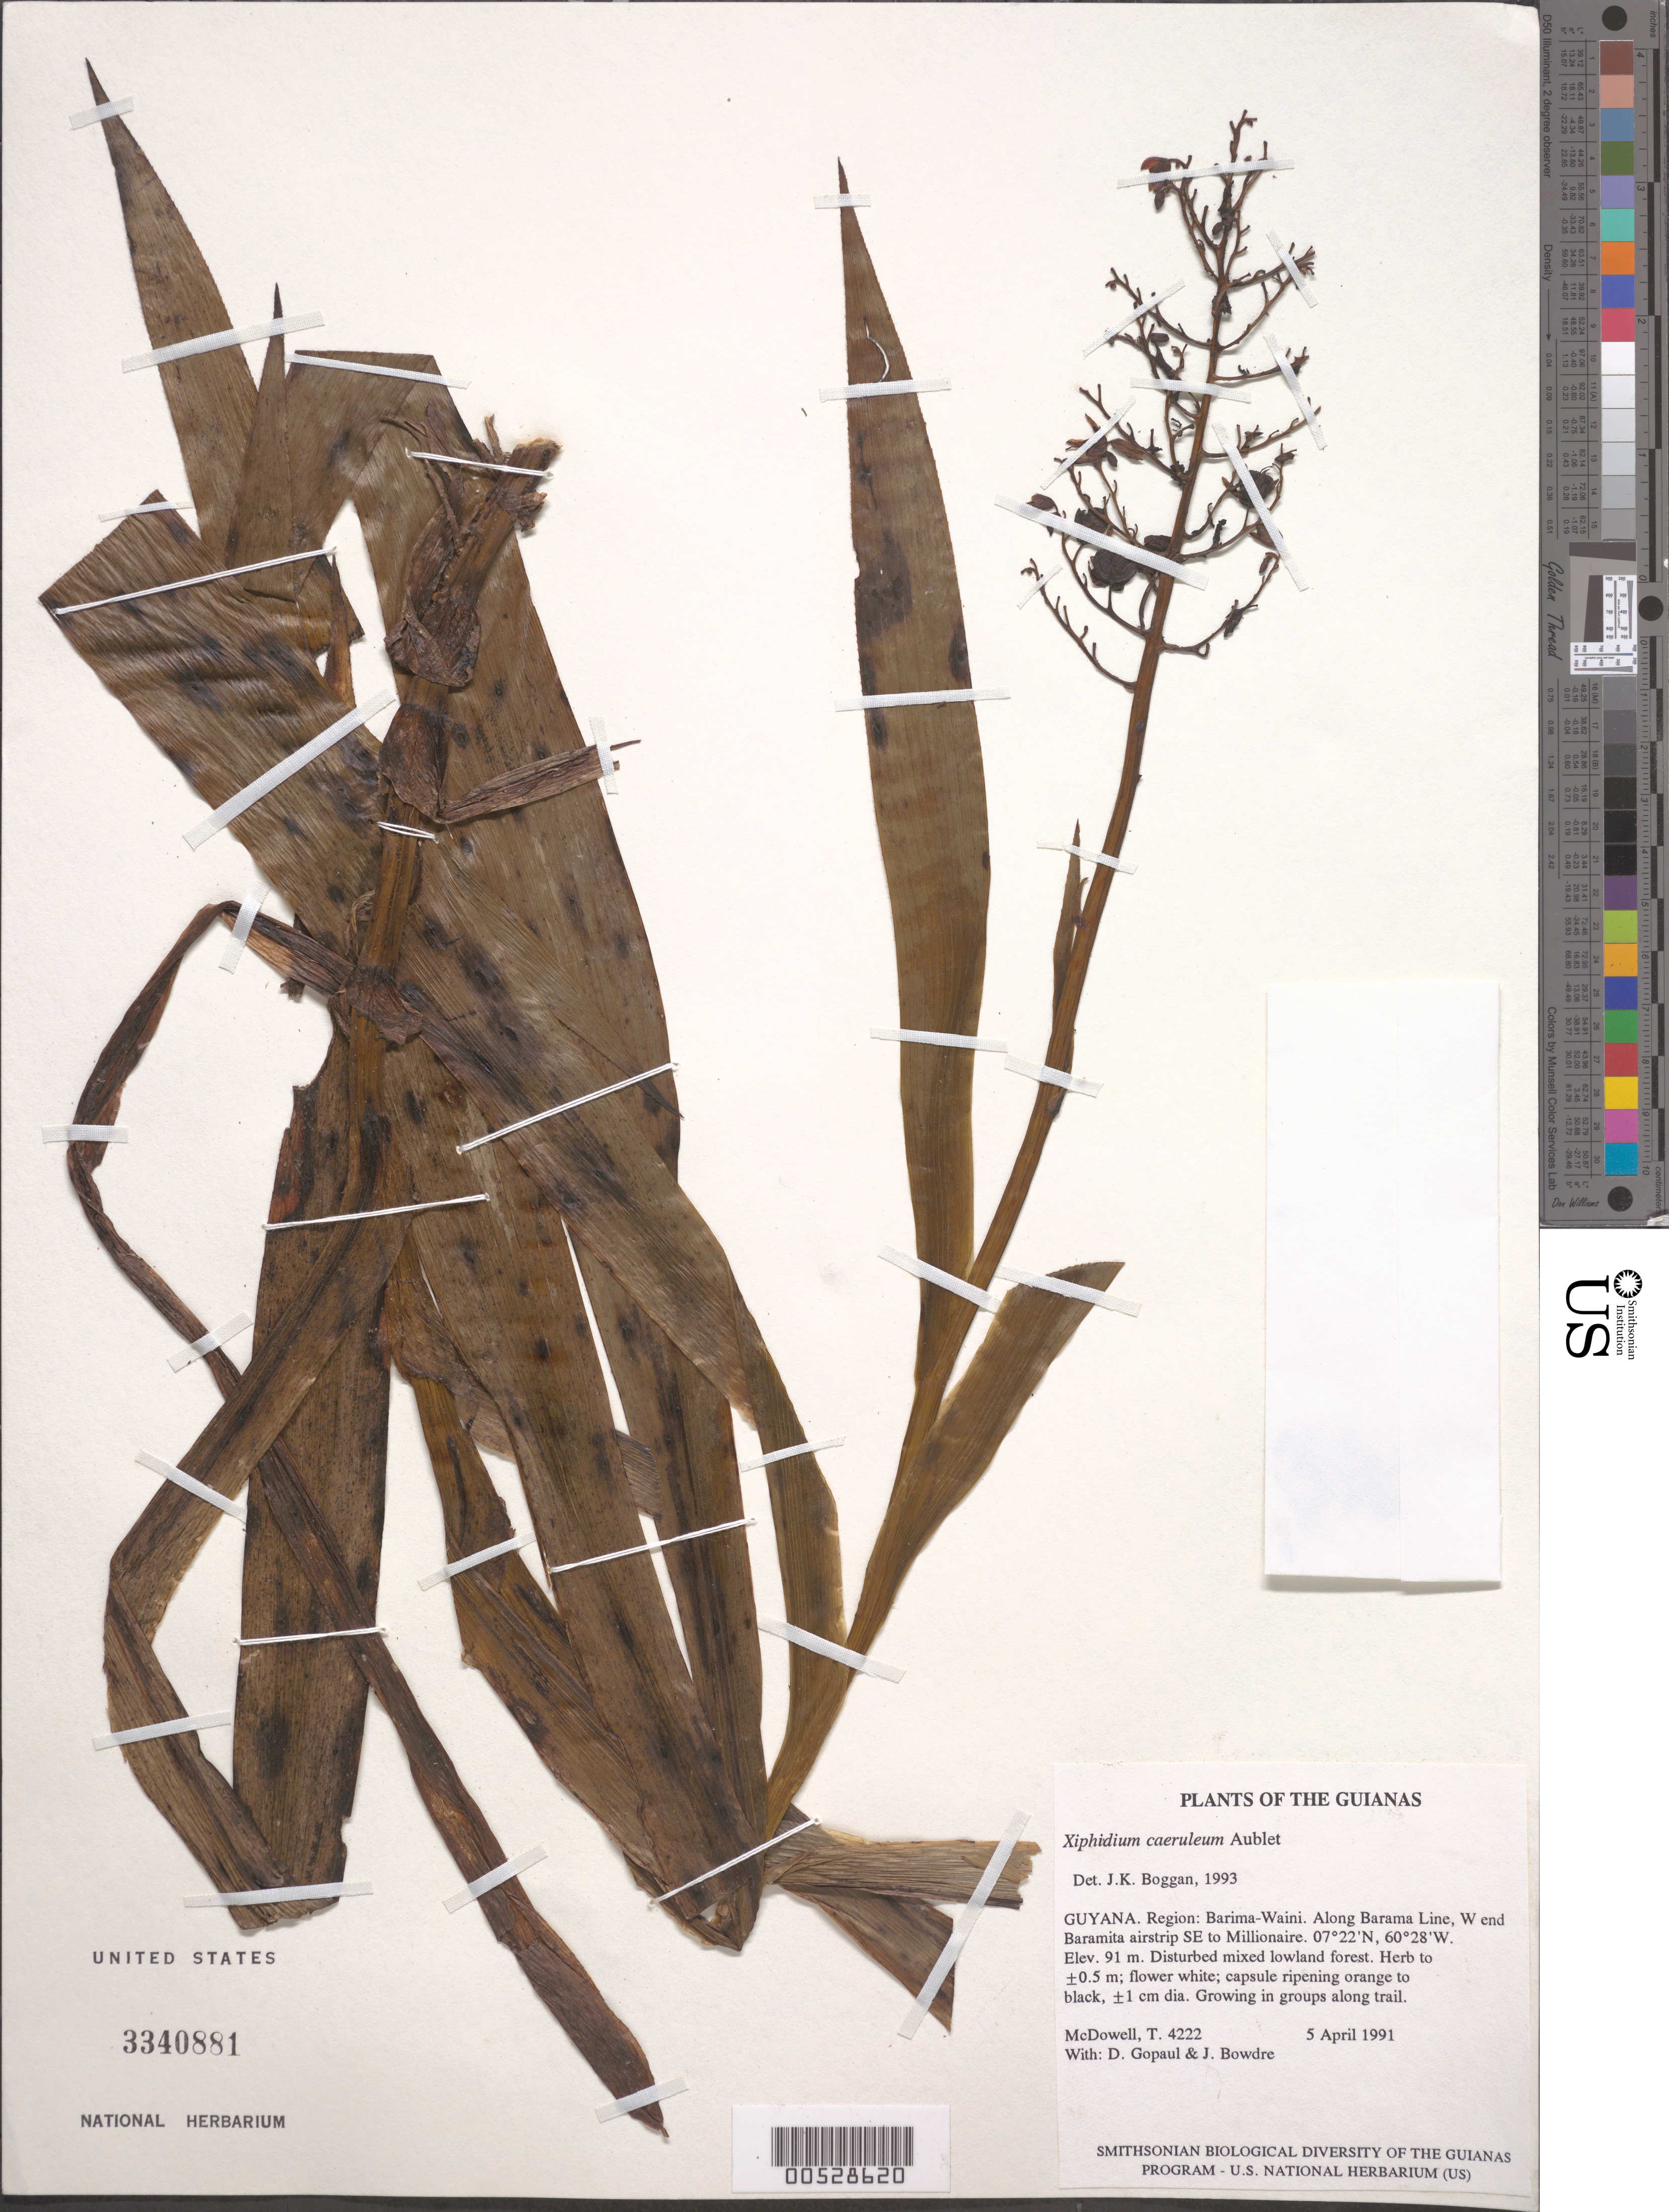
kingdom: Plantae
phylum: Tracheophyta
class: Liliopsida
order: Commelinales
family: Haemodoraceae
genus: Xiphidium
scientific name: Xiphidium caeruleum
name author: Aubl.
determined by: Boggan, J. K., (US), NMNH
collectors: T. McDowell, D. Gopaul & J. Bowdre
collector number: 4222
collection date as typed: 5 April 1991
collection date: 1991-04-05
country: Guyana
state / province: Barima-Waini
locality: Along Barama Line, W end Baramita airstrip SE to Millionaire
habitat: Disturbed mixed lowland forest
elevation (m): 91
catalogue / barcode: US 3340881